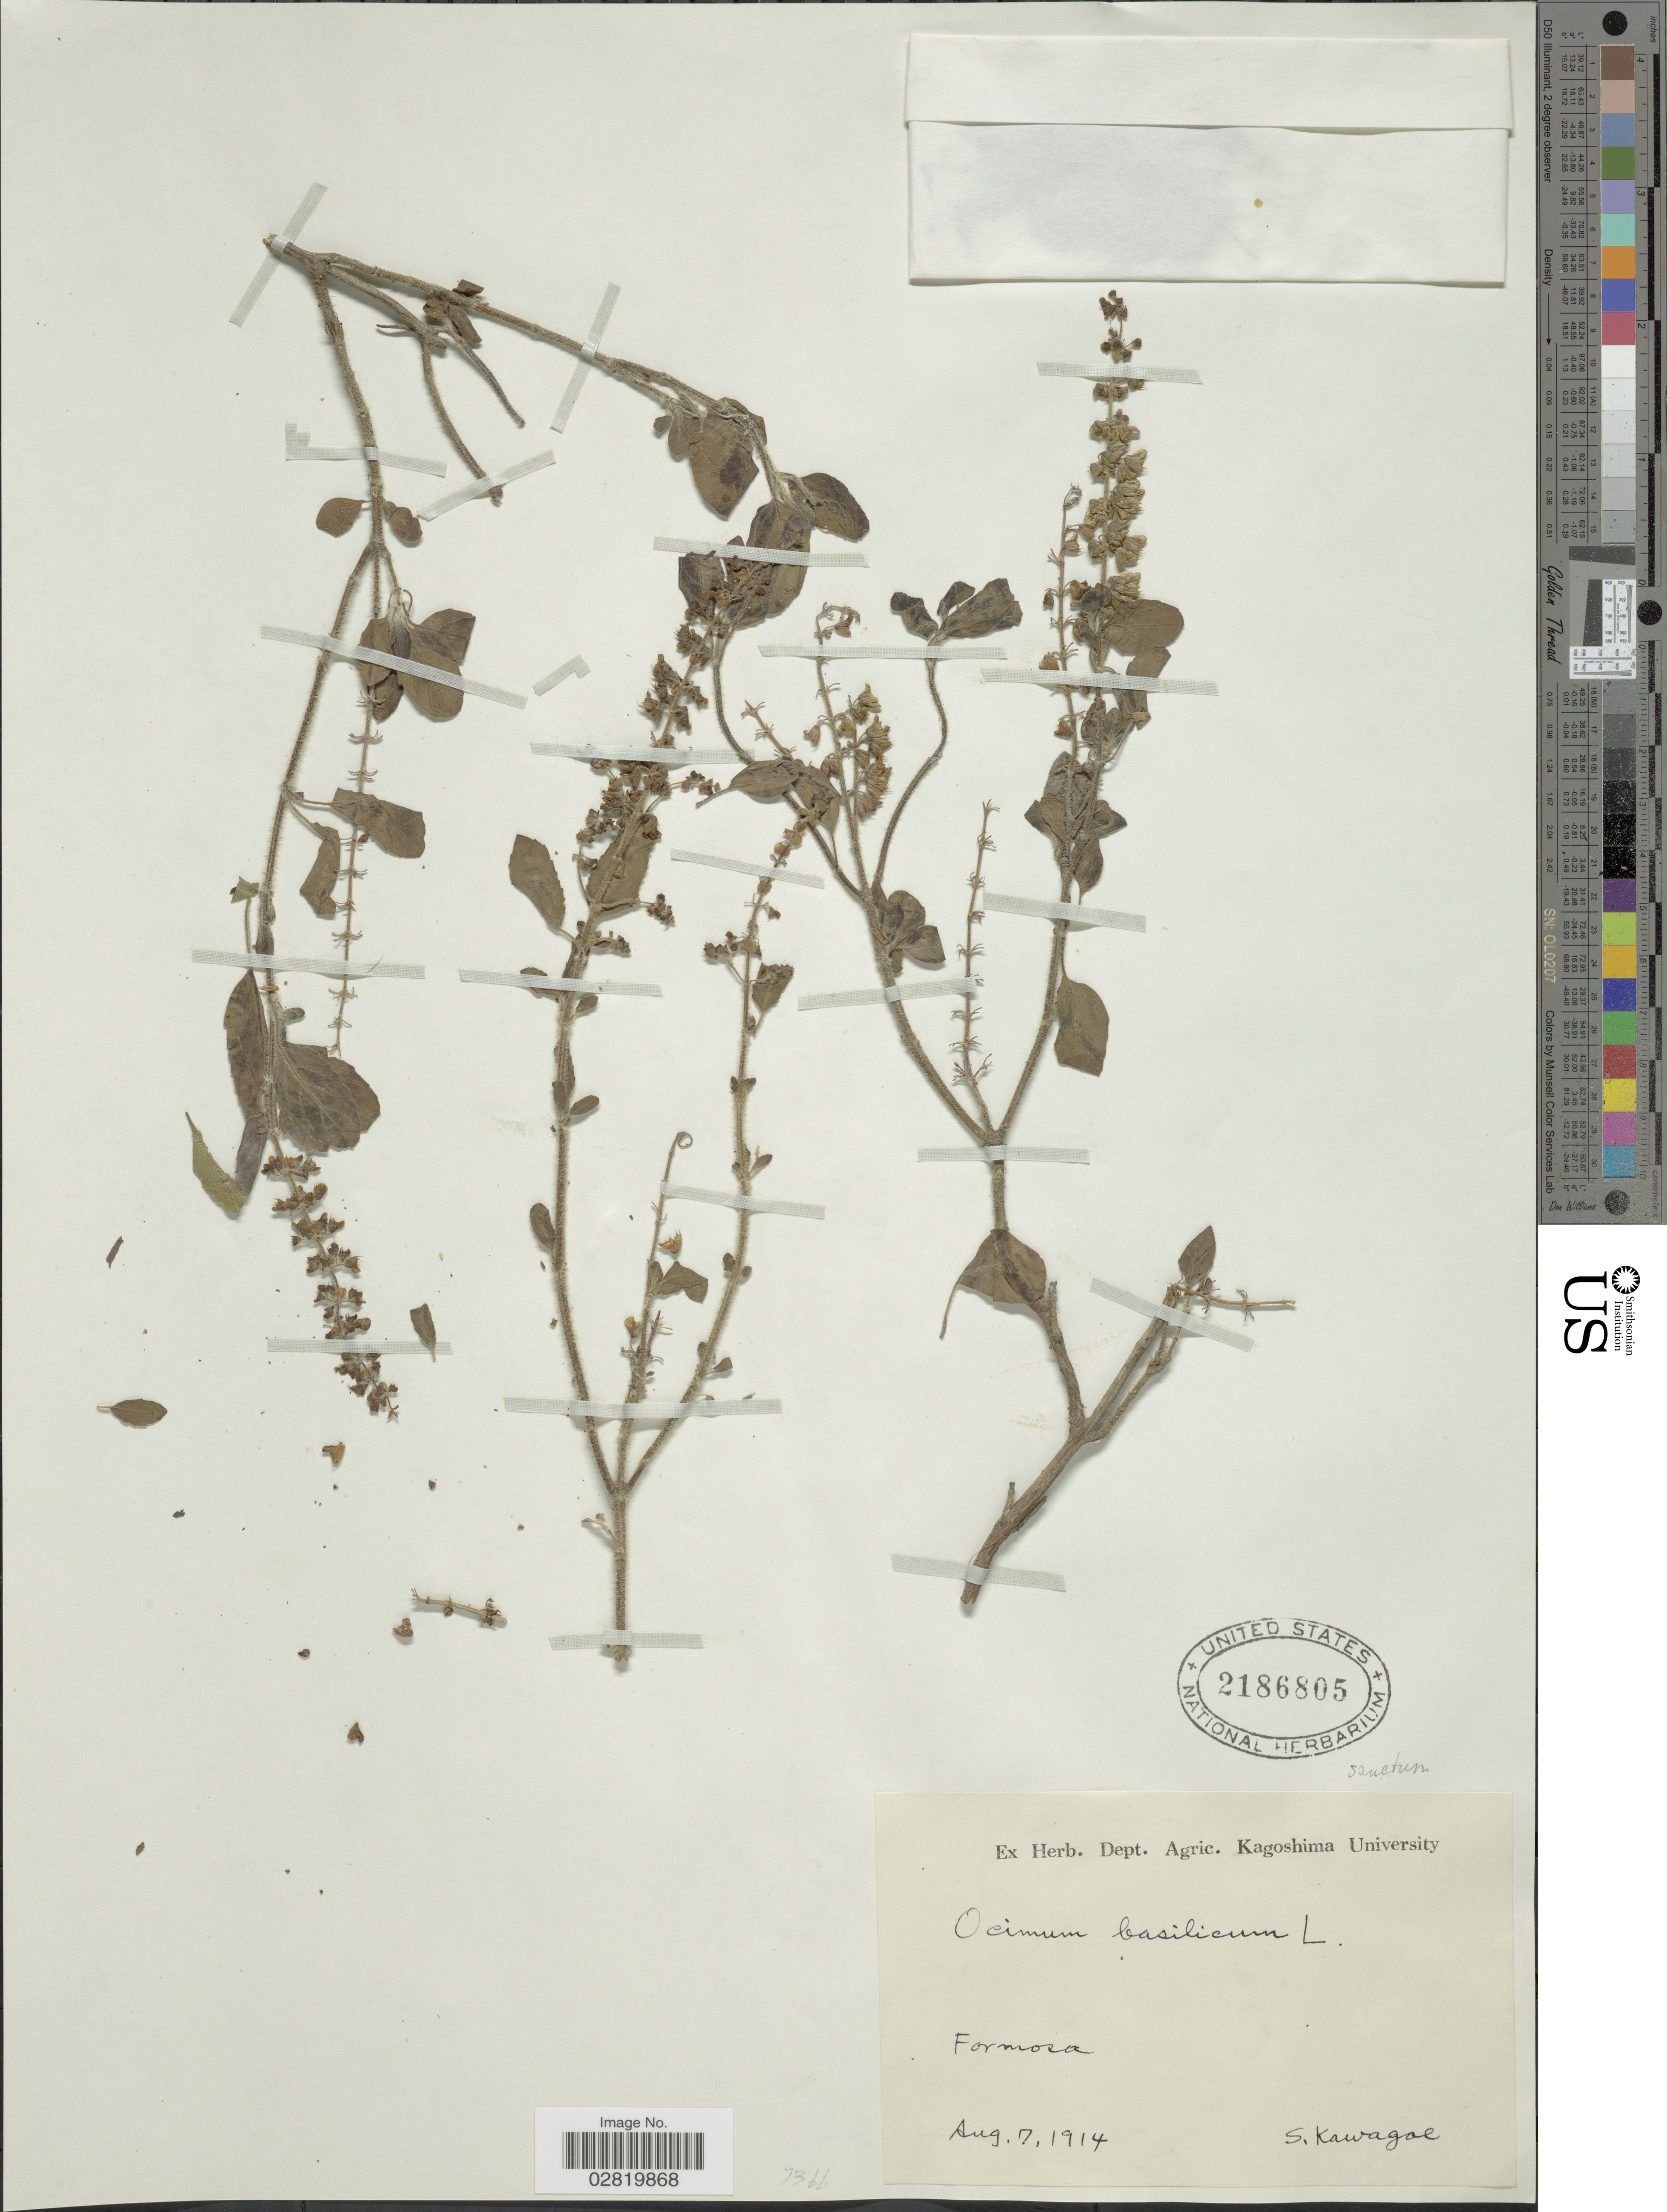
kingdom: Plantae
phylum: Tracheophyta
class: Magnoliopsida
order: Lamiales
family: Lamiaceae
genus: Ocimum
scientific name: Ocimum sanctum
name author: L.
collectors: S. Kawagoe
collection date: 1914-08-07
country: Taiwan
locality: Formosa.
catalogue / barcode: US 2186805